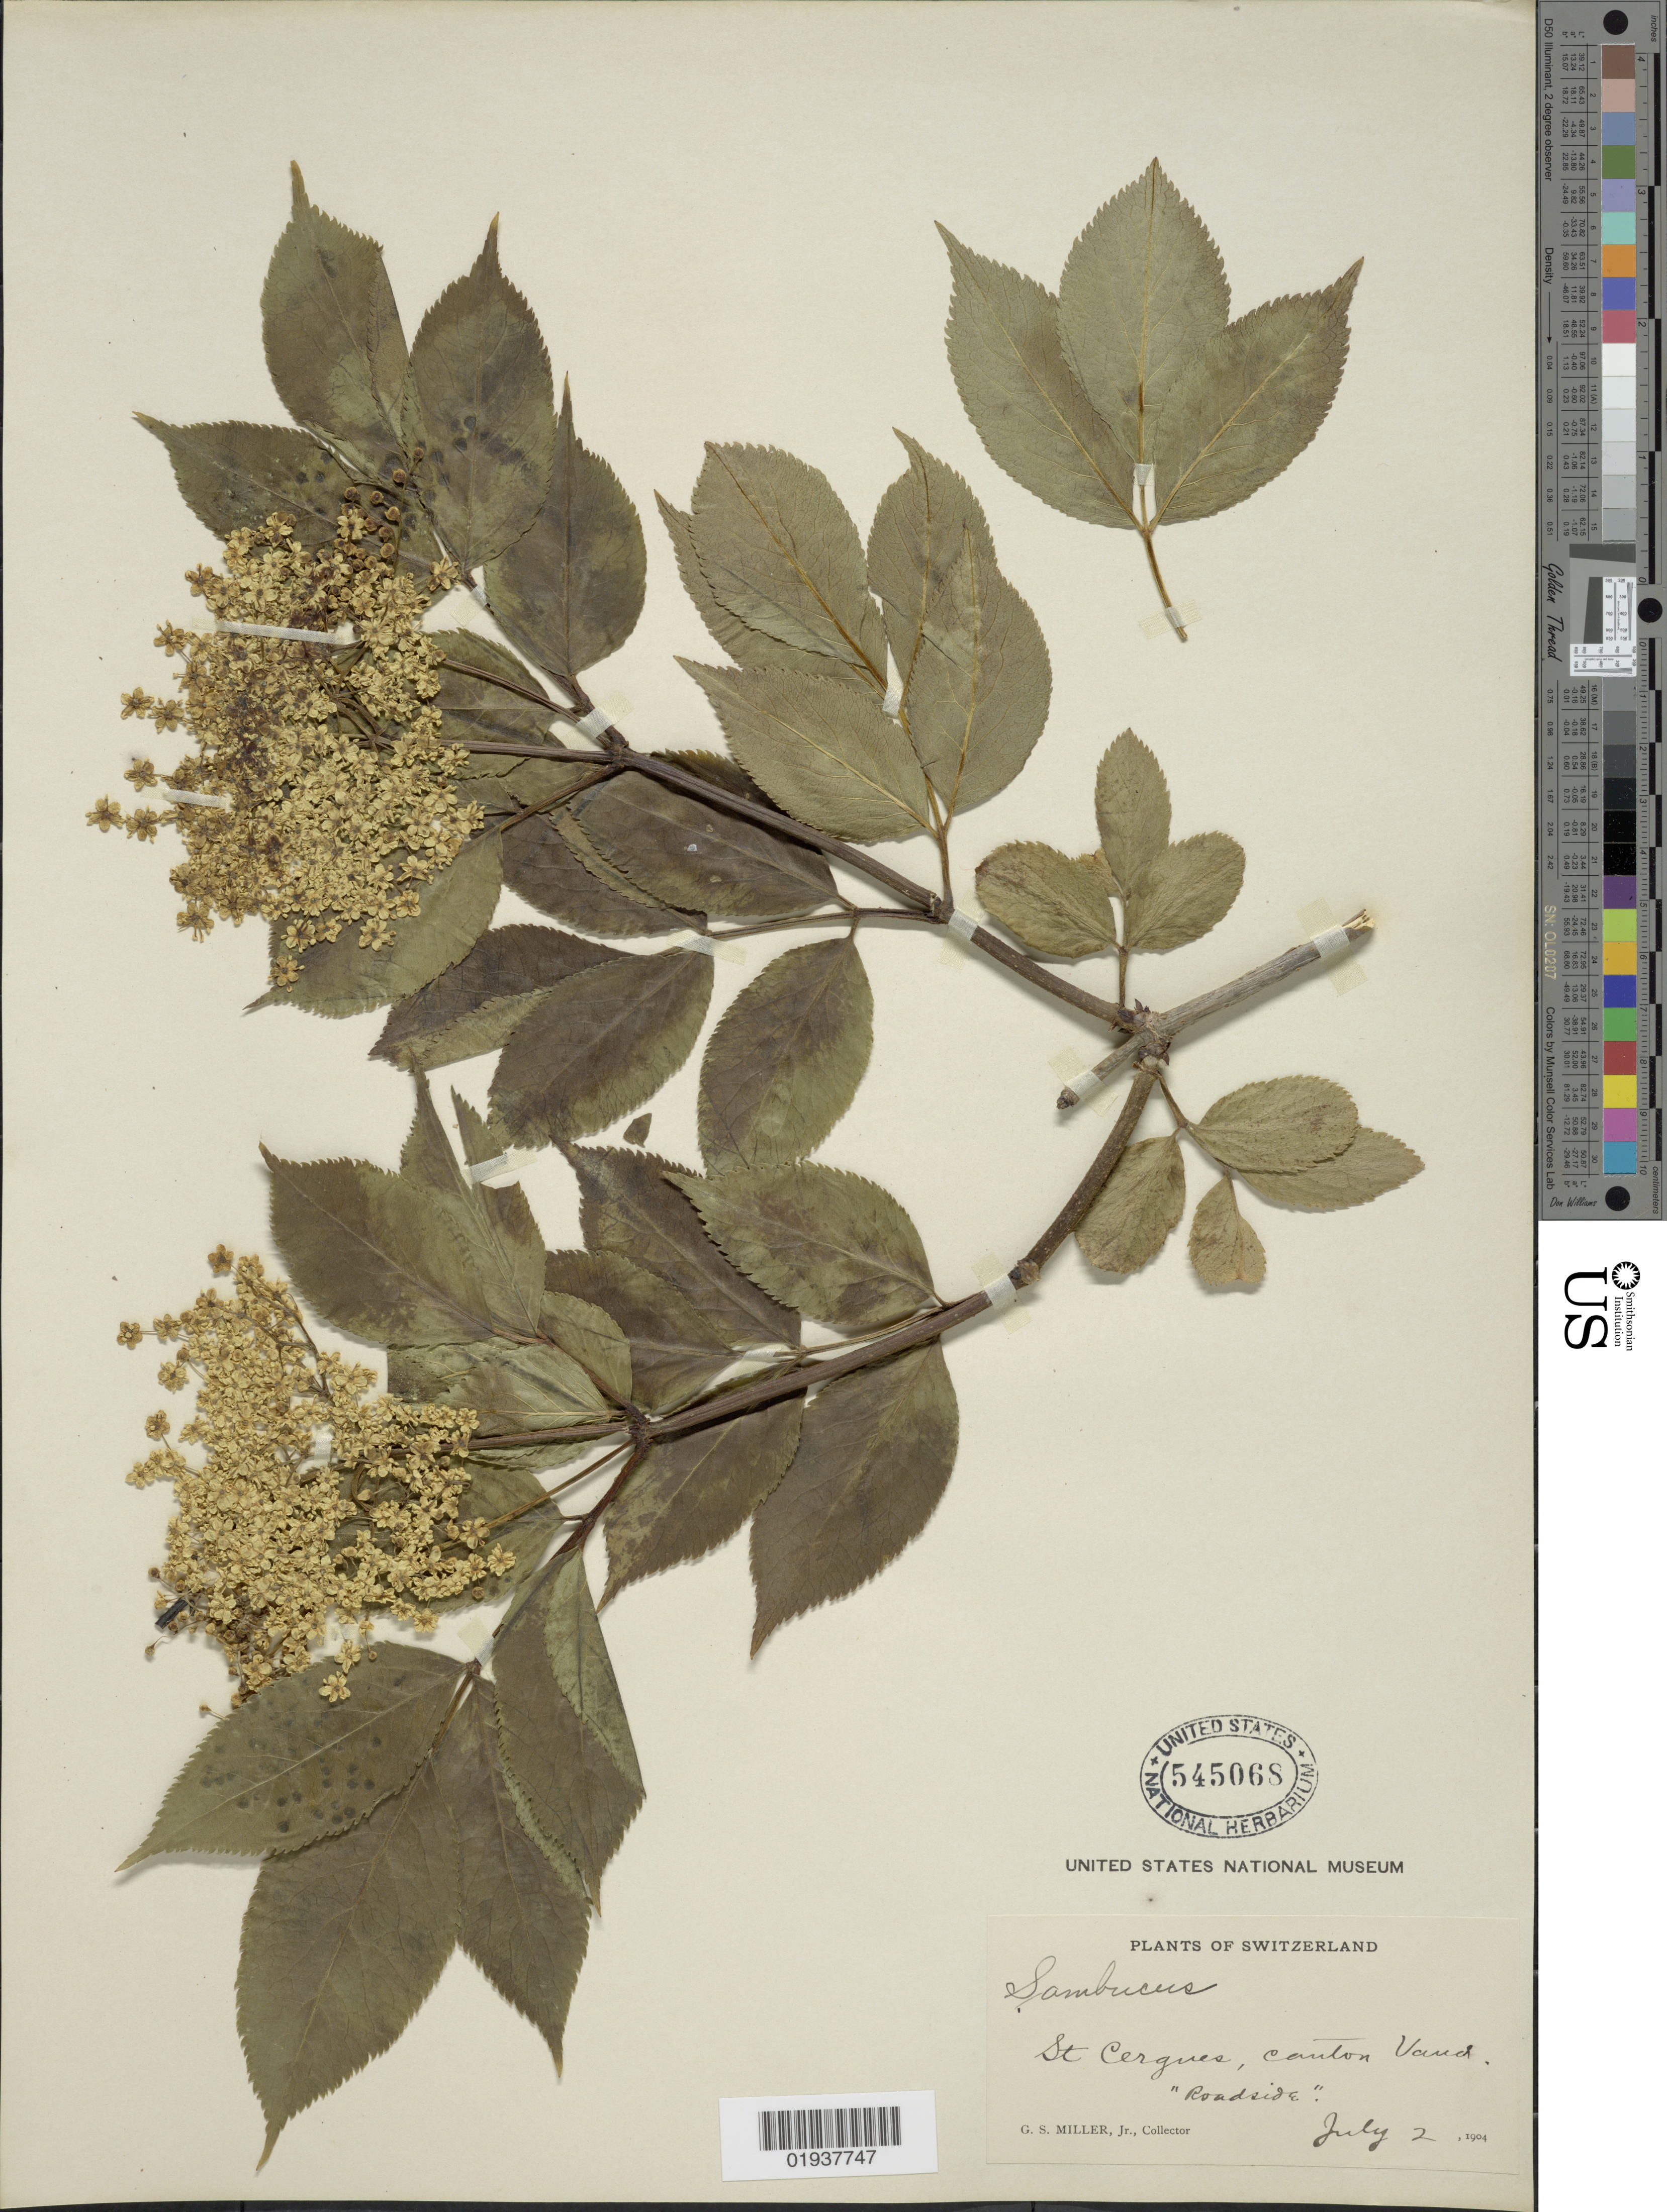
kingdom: Plantae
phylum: Tracheophyta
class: Magnoliopsida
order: Dipsacales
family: Viburnaceae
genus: Sambucus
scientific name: Sambucus sp.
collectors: G. S. Miller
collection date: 1904-07-02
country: Switzerland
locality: St Cergues, canton Vaud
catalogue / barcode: US 545068